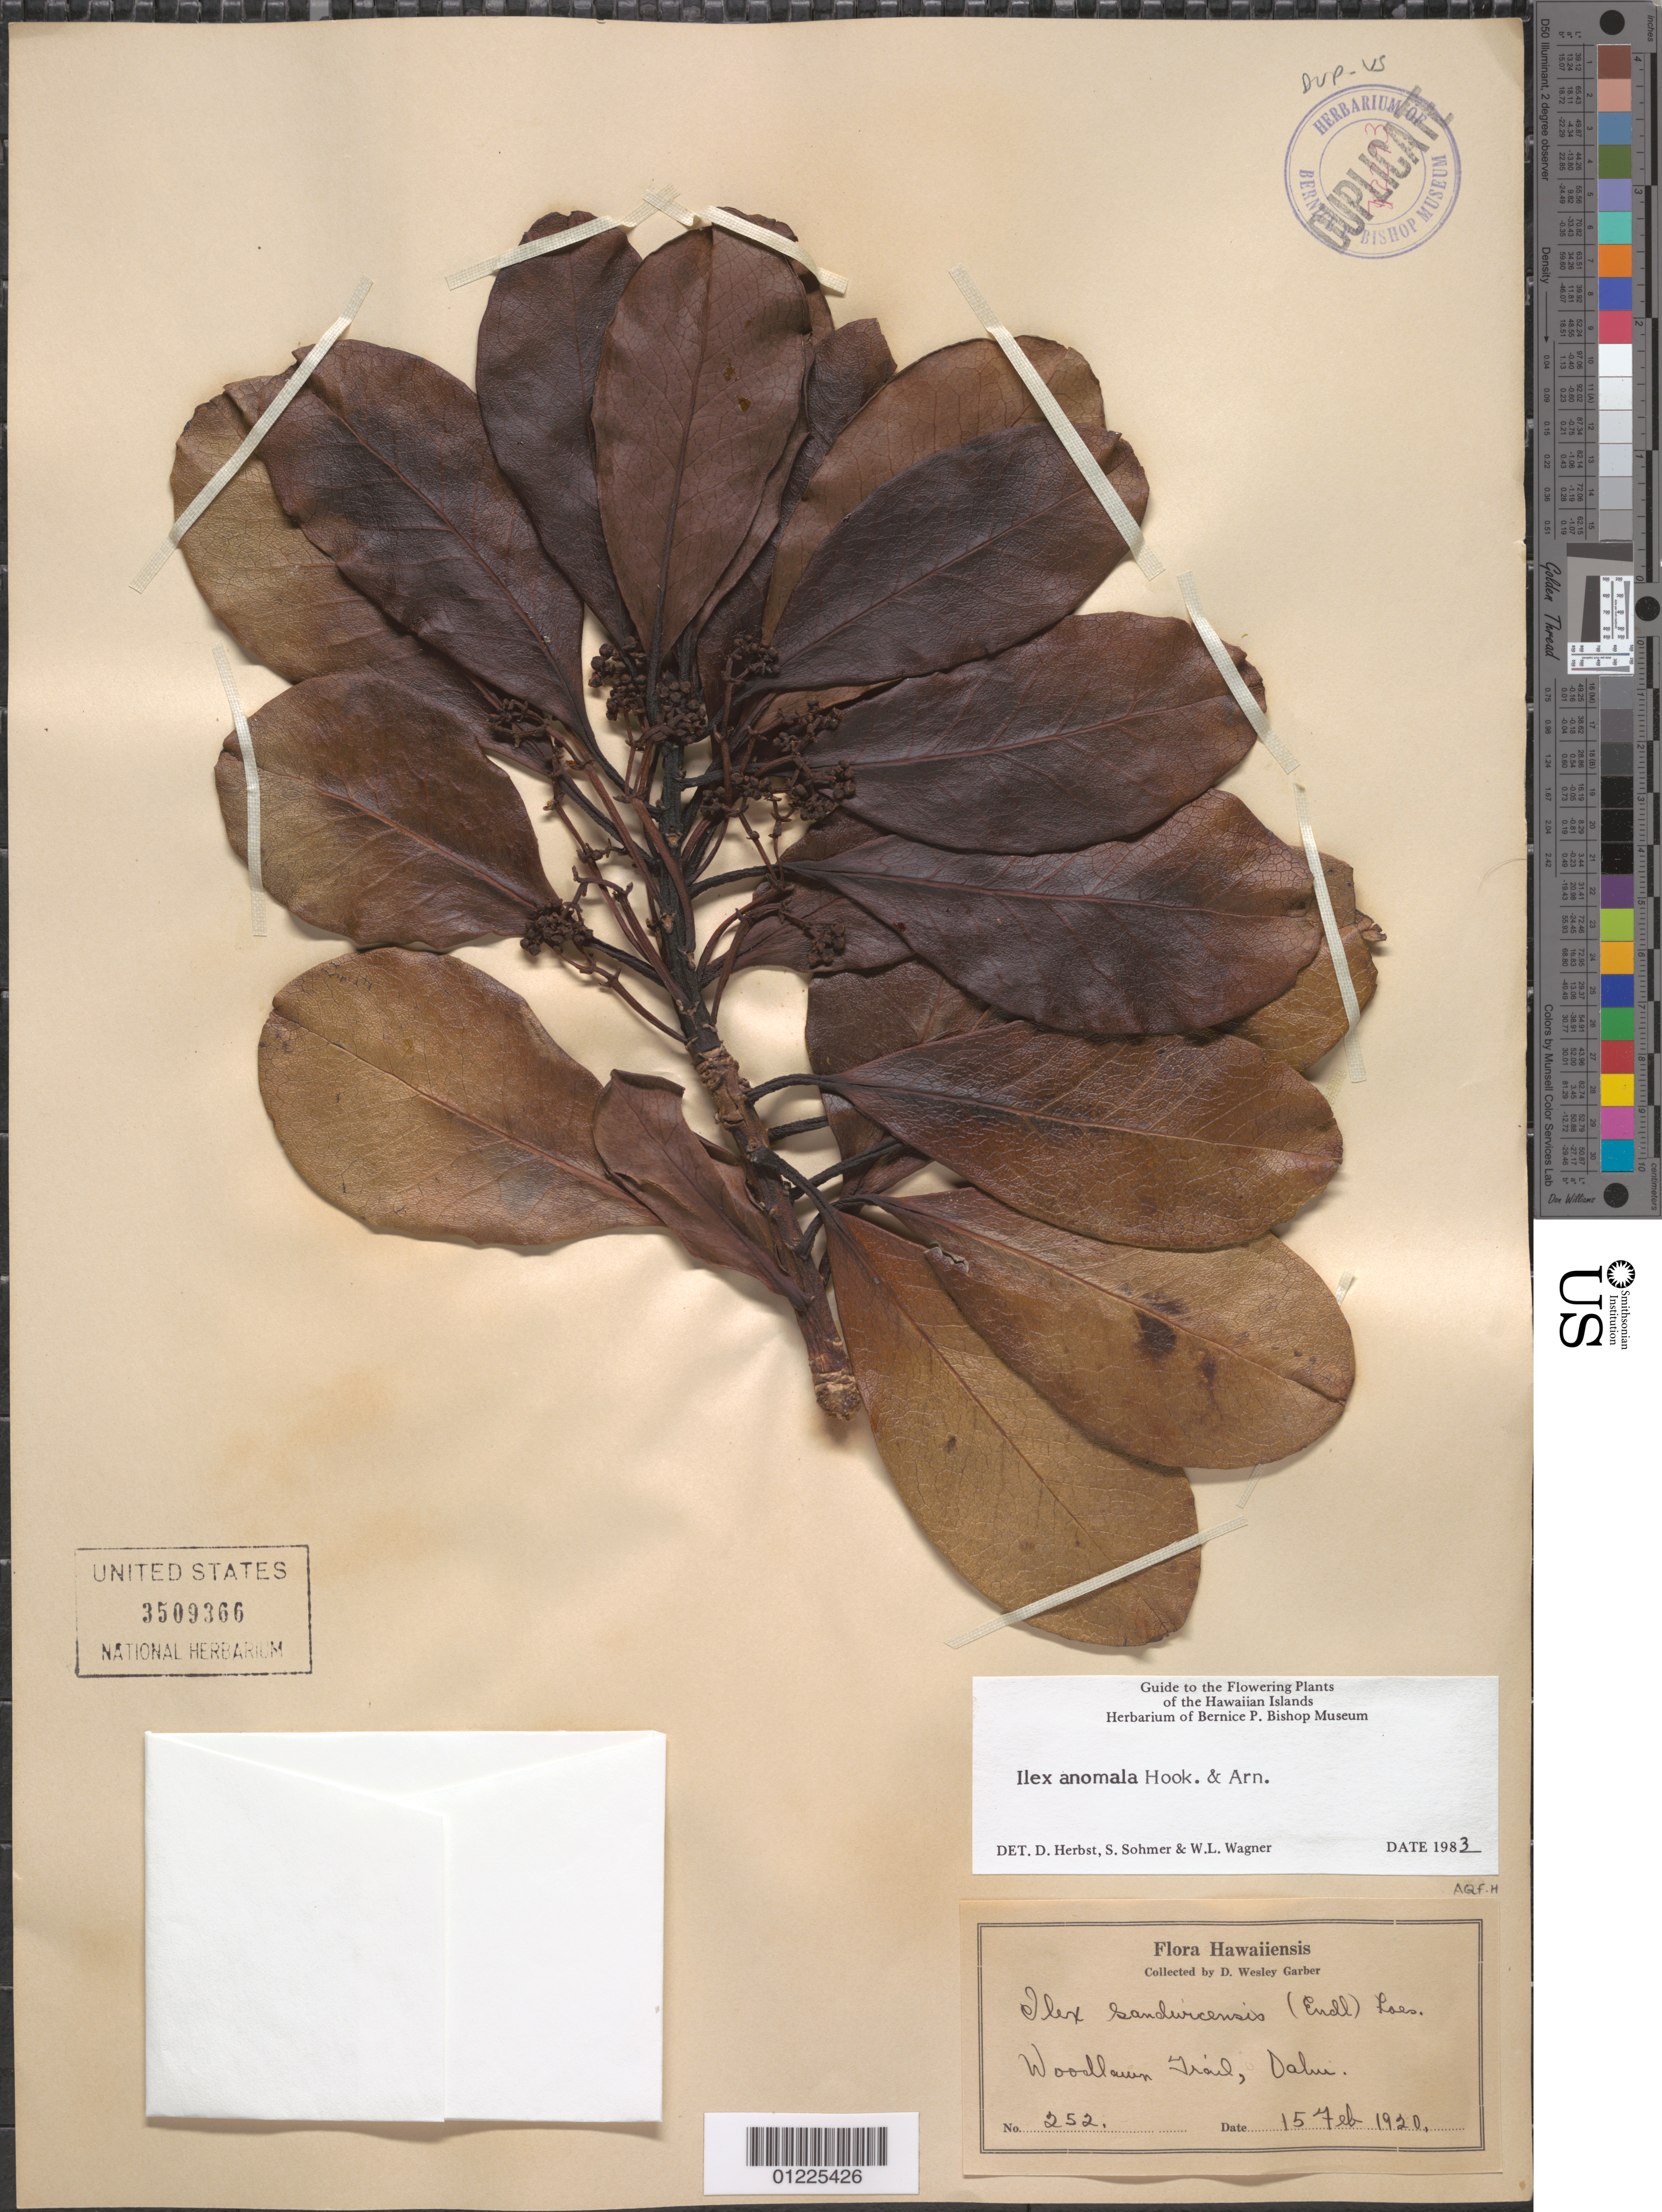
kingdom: Plantae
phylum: Tracheophyta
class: Magnoliopsida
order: Aquifoliales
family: Aquifoliaceae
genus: Ilex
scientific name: Ilex anomala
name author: Hook. & Arn.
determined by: Herbst, D. R.; Sohmer, S. H.; Wagner, W. L.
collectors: D. W. Garber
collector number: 252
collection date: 1920-02-15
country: United States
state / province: Hawaii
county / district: Honolulu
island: Oahu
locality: Woodlawn Trail.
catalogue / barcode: US 3509366